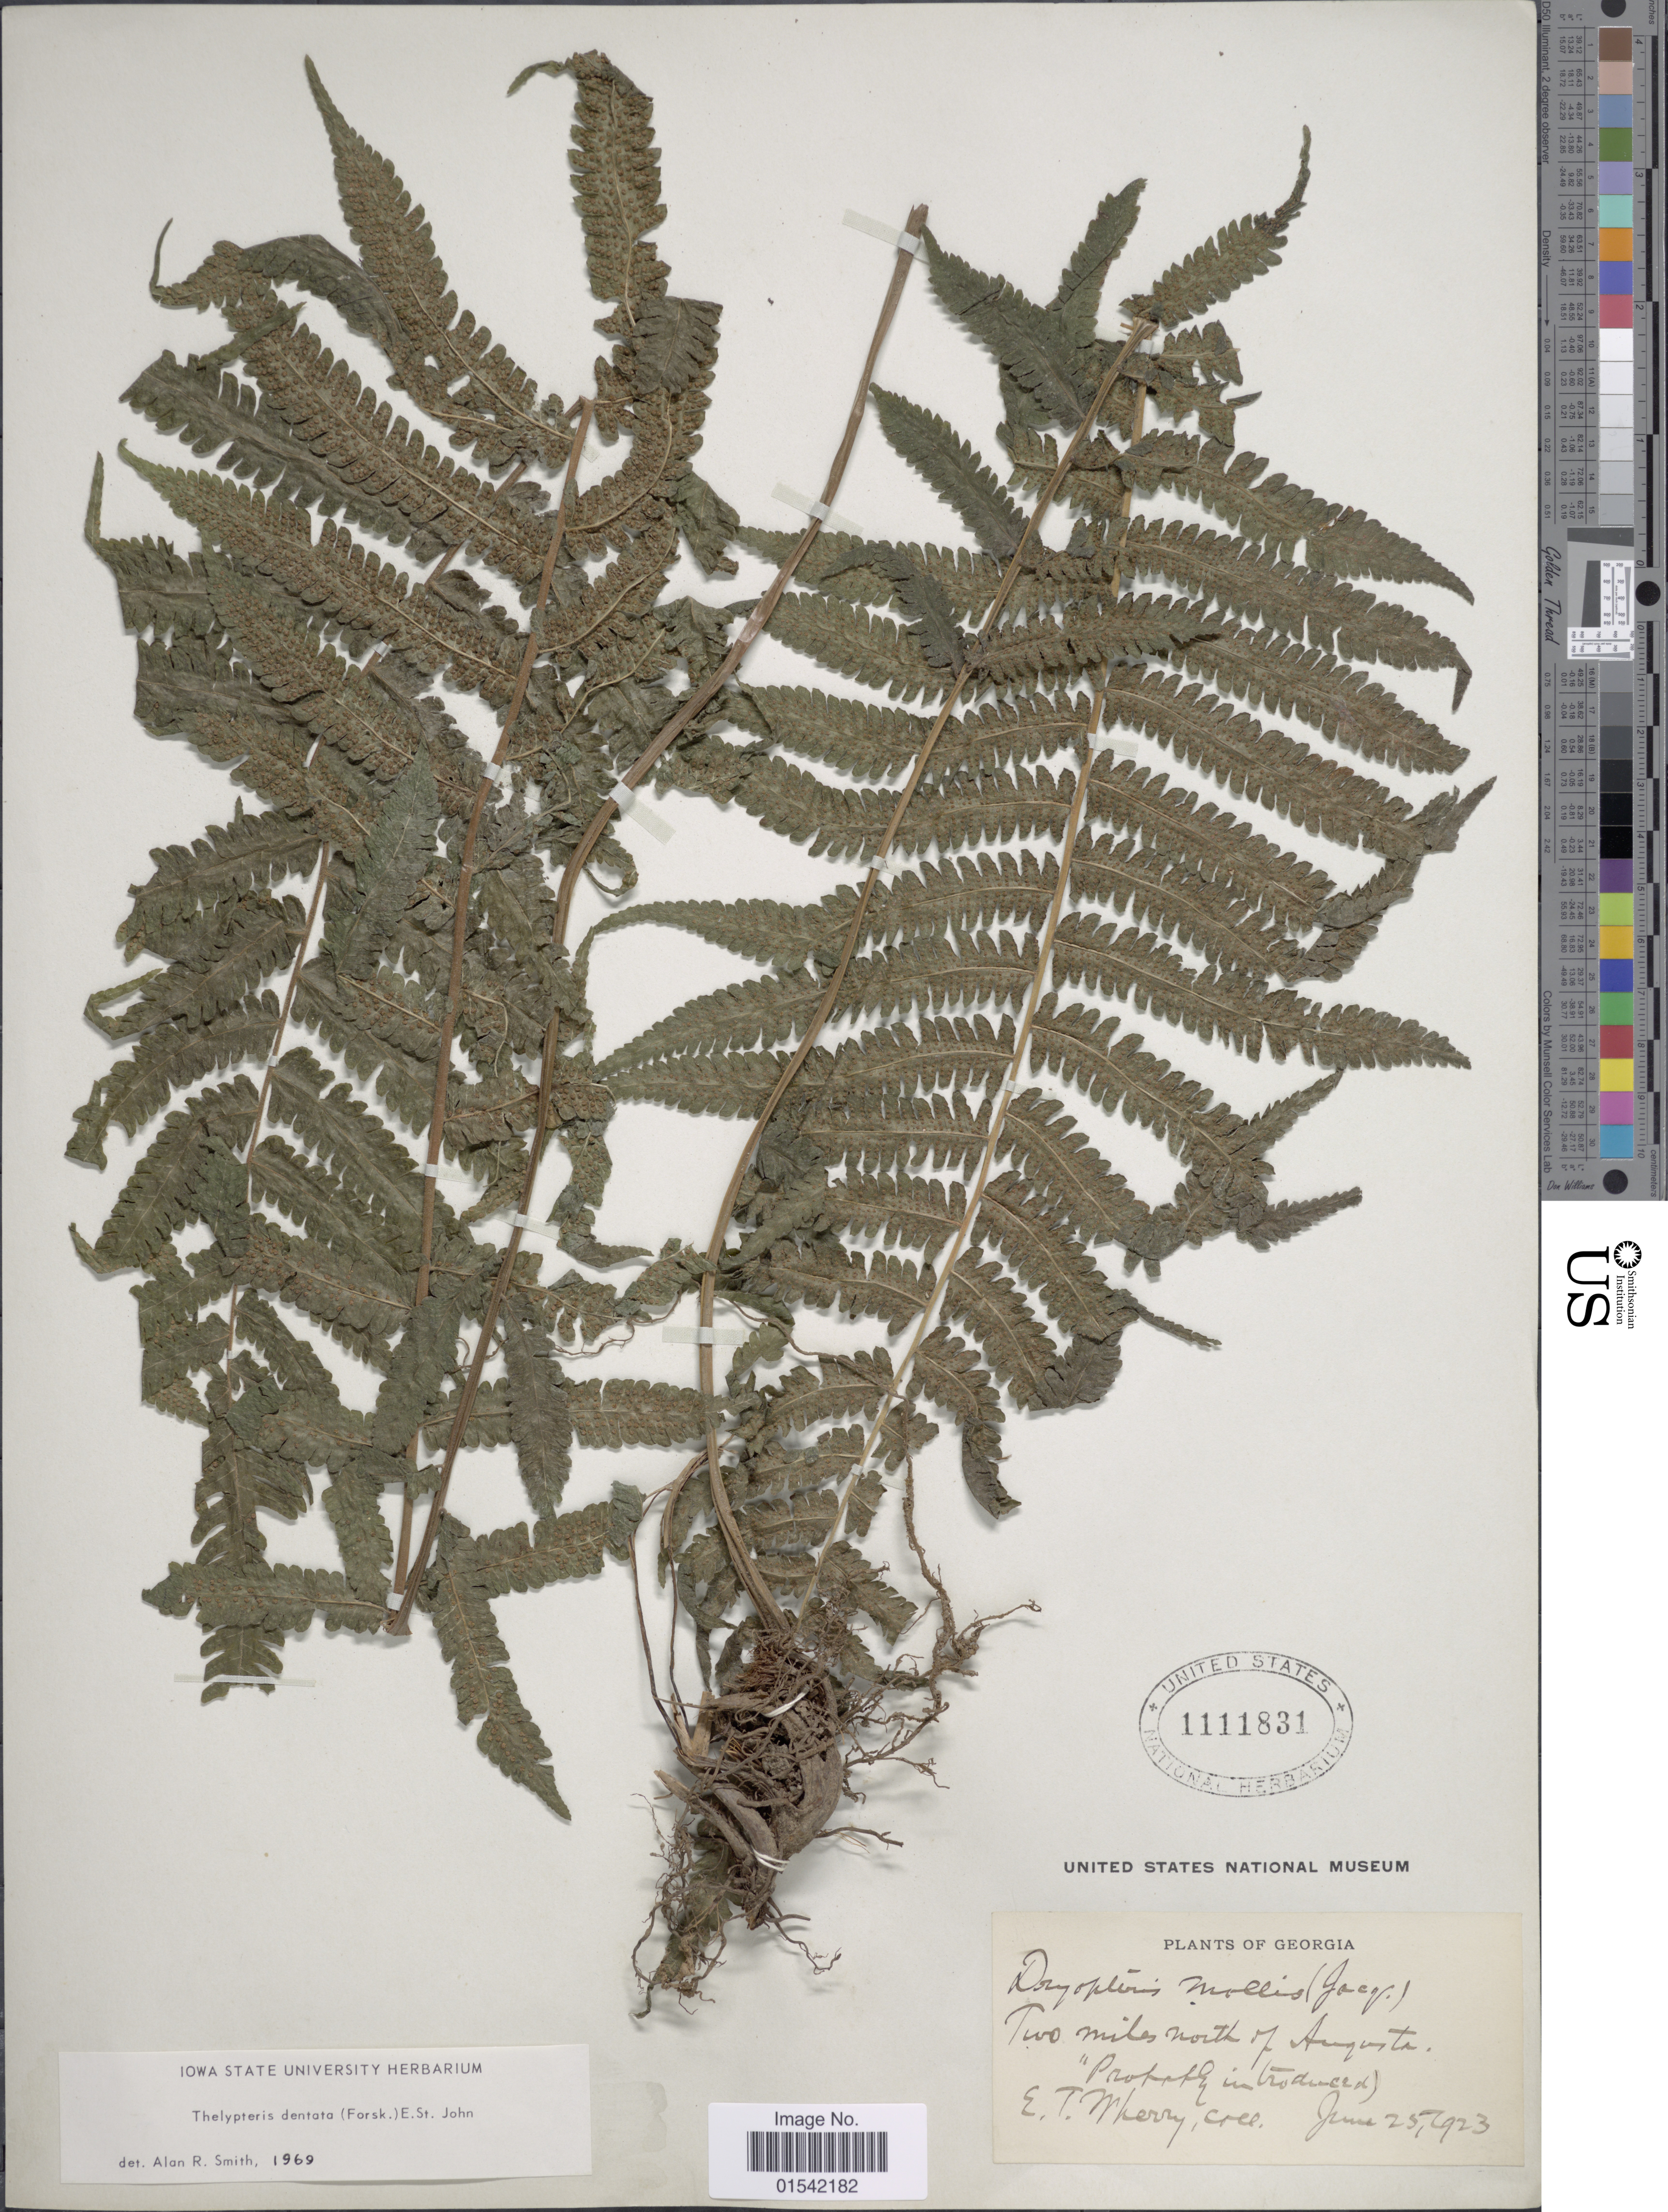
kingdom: Plantae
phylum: Tracheophyta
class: Polypodiopsida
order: Polypodiales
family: Thelypteridaceae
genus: Cyclosorus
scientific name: Cyclosorus quadrangularis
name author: (Fée) Tardieu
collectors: E. T. Wherry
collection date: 1923-06-25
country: United States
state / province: Georgia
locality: Two miles north of Augusta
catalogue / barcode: US 1111831